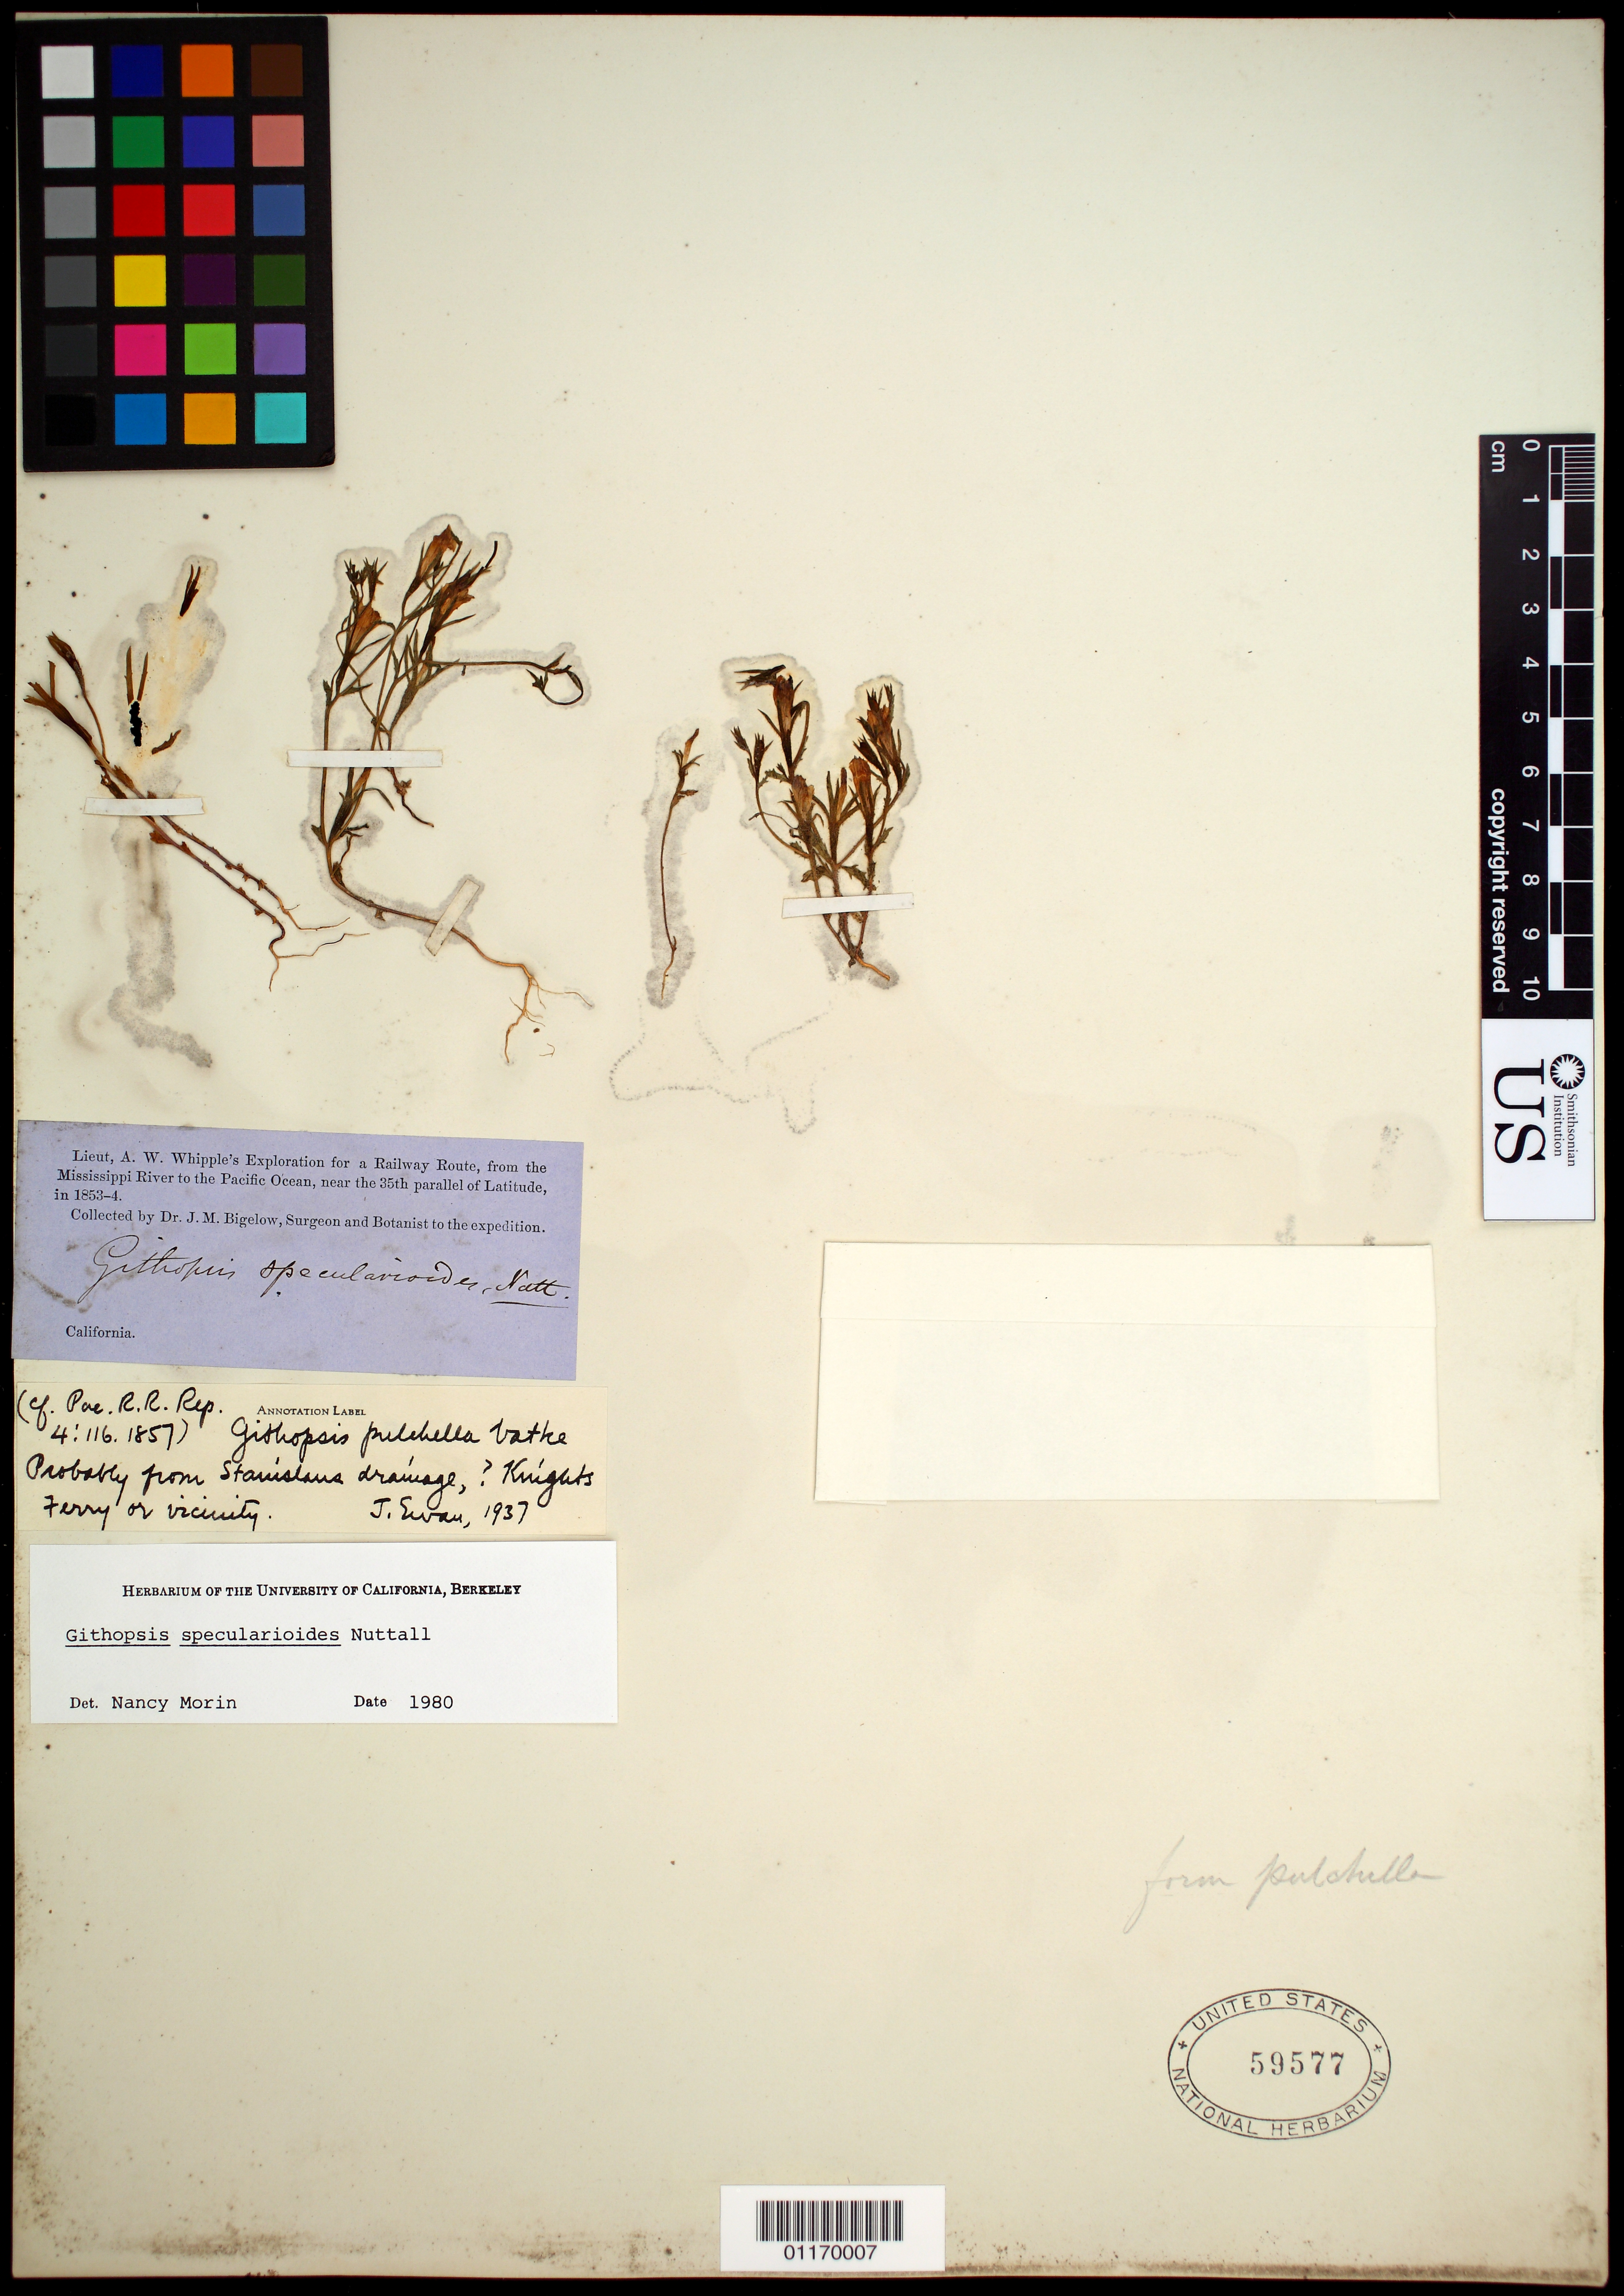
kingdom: Plantae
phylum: Tracheophyta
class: Magnoliopsida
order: Asterales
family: Campanulaceae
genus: Githopsis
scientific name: Githopsis specularioides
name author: Nutt.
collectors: J. M. Bigelow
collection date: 1853/1854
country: United States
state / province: California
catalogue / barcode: US 59577